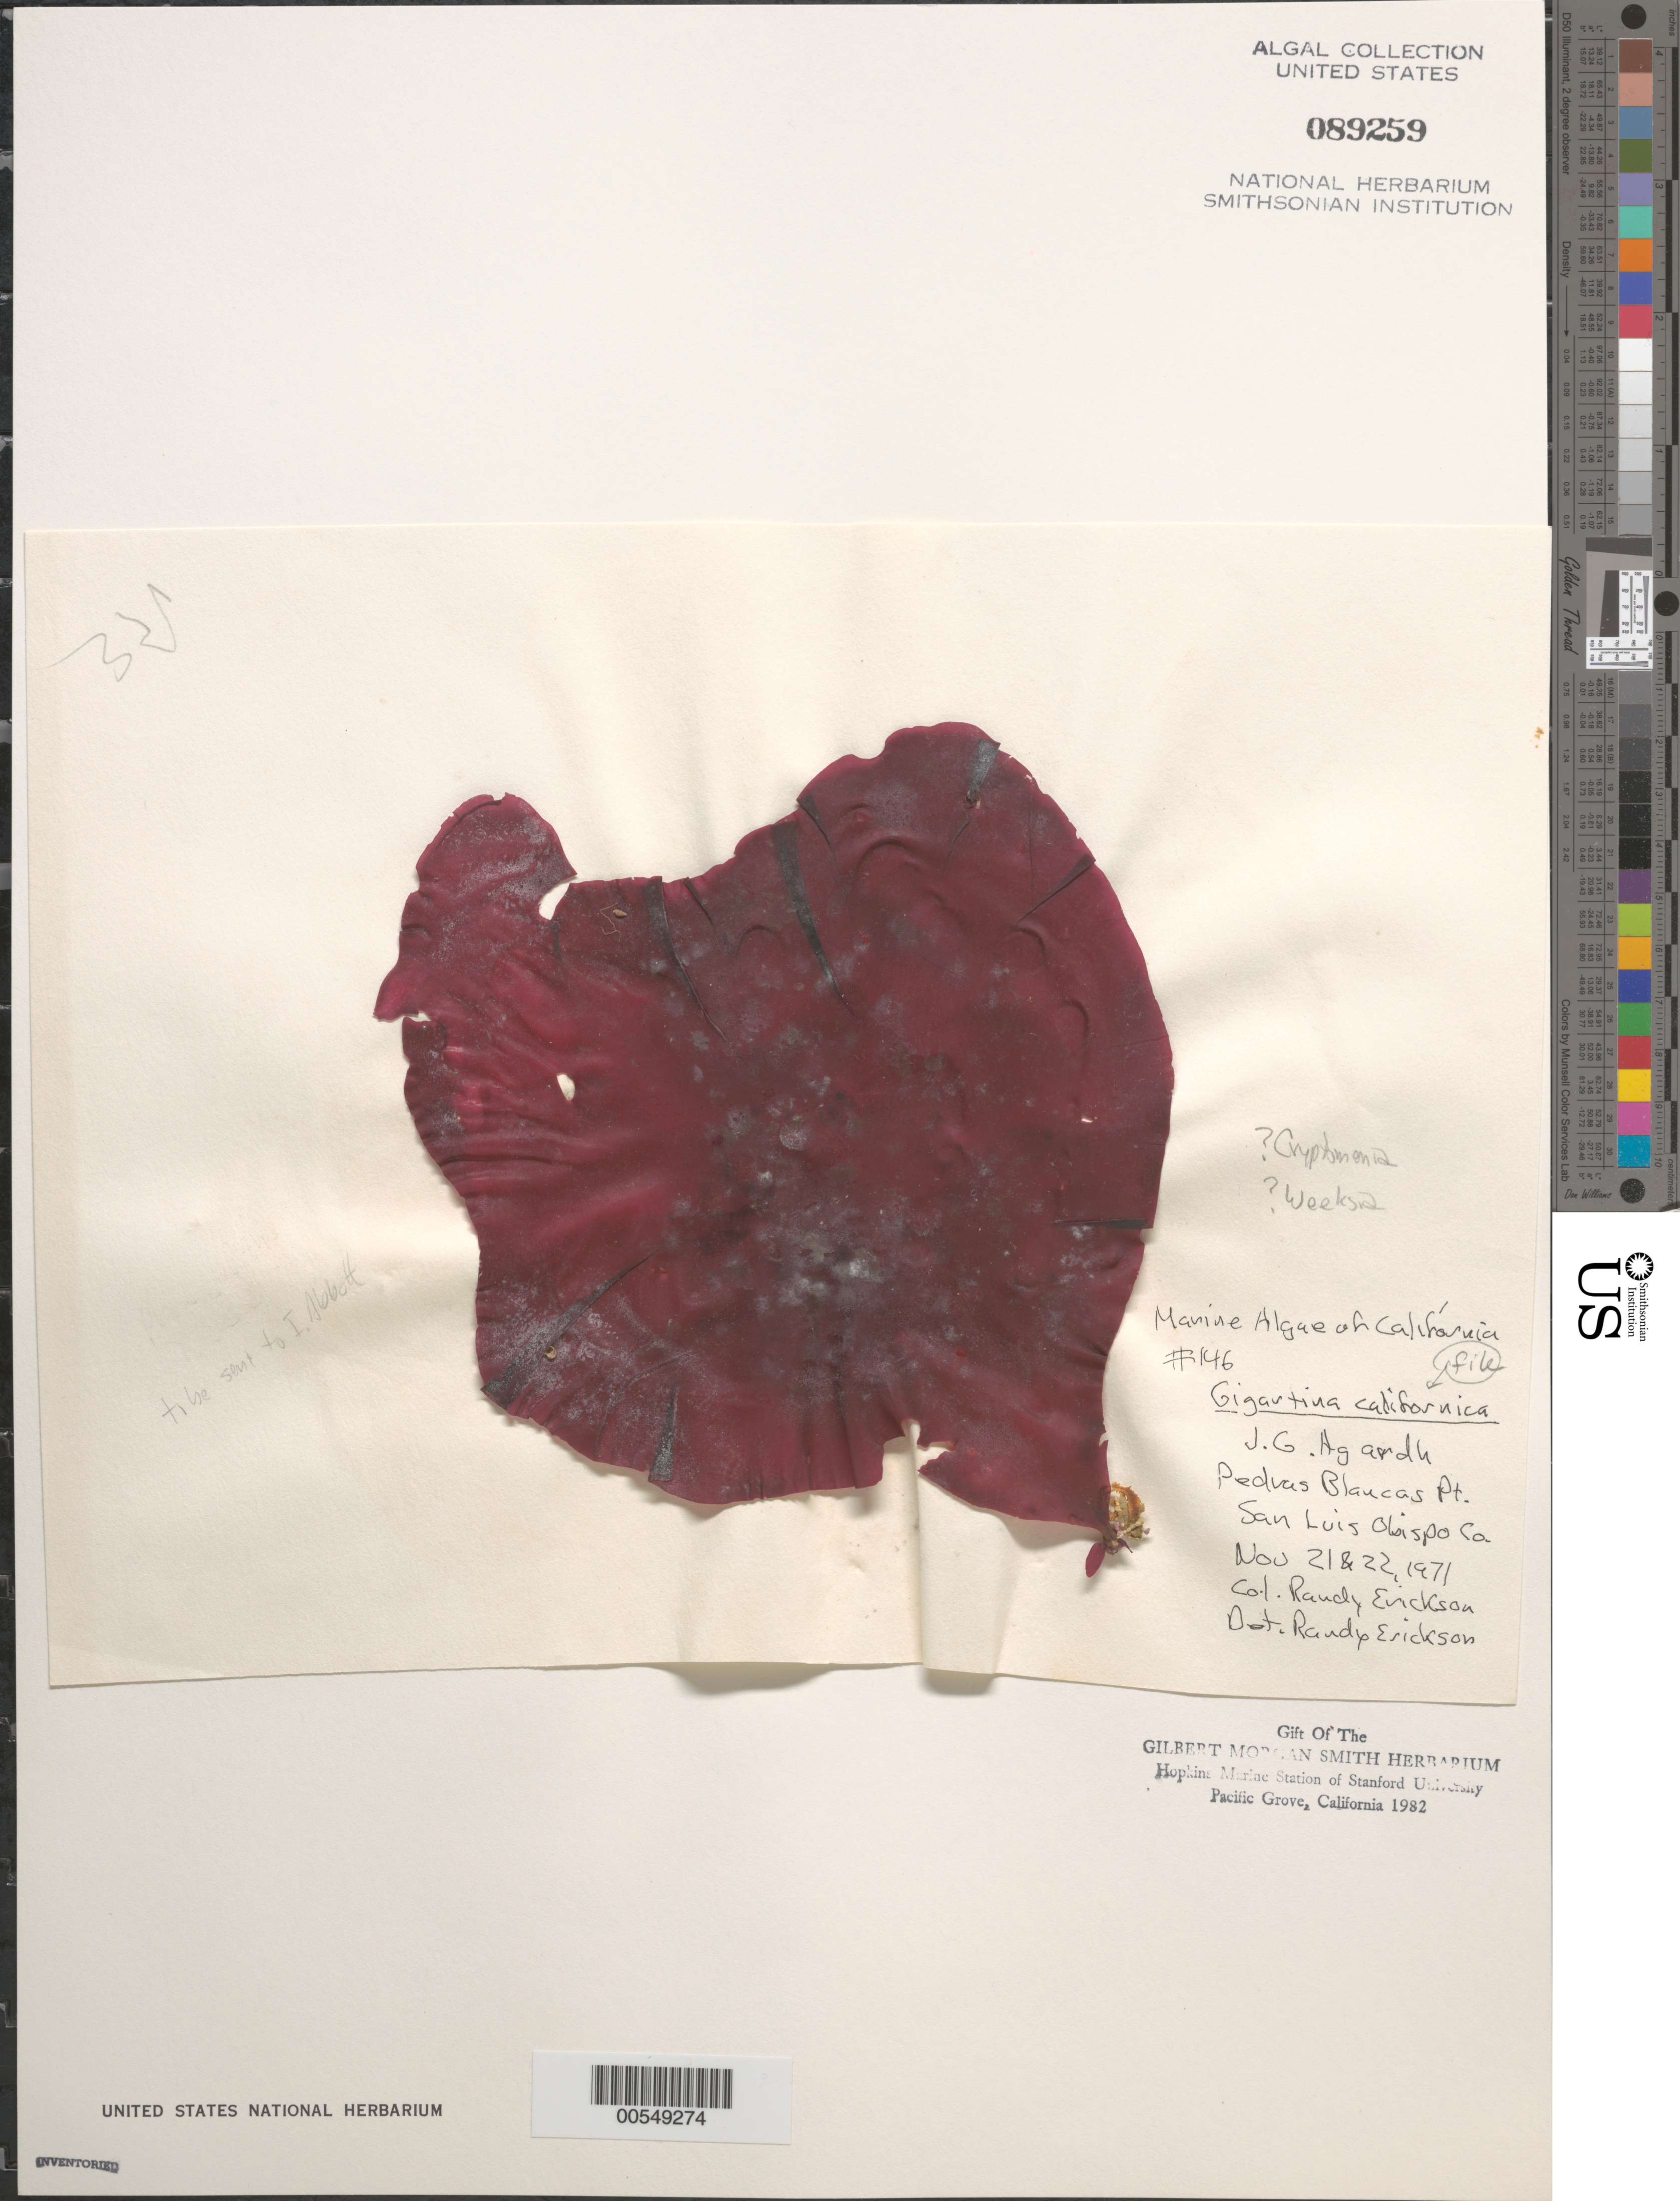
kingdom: Plantae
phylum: Rhodophyta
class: Florideophyceae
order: Gigartinales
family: Gigartinaceae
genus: Chondracanthus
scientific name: Chondracanthus corymbiferus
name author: (Kütz.) Guiry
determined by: Algae name updating Project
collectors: R. Erickson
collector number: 146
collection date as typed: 21 Nov 1971 and 22 Nov 1971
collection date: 1971-11-21,1971-11-22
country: United States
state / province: California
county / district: San Luis Obispo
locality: Piedras Blancas Point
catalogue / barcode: US 89259